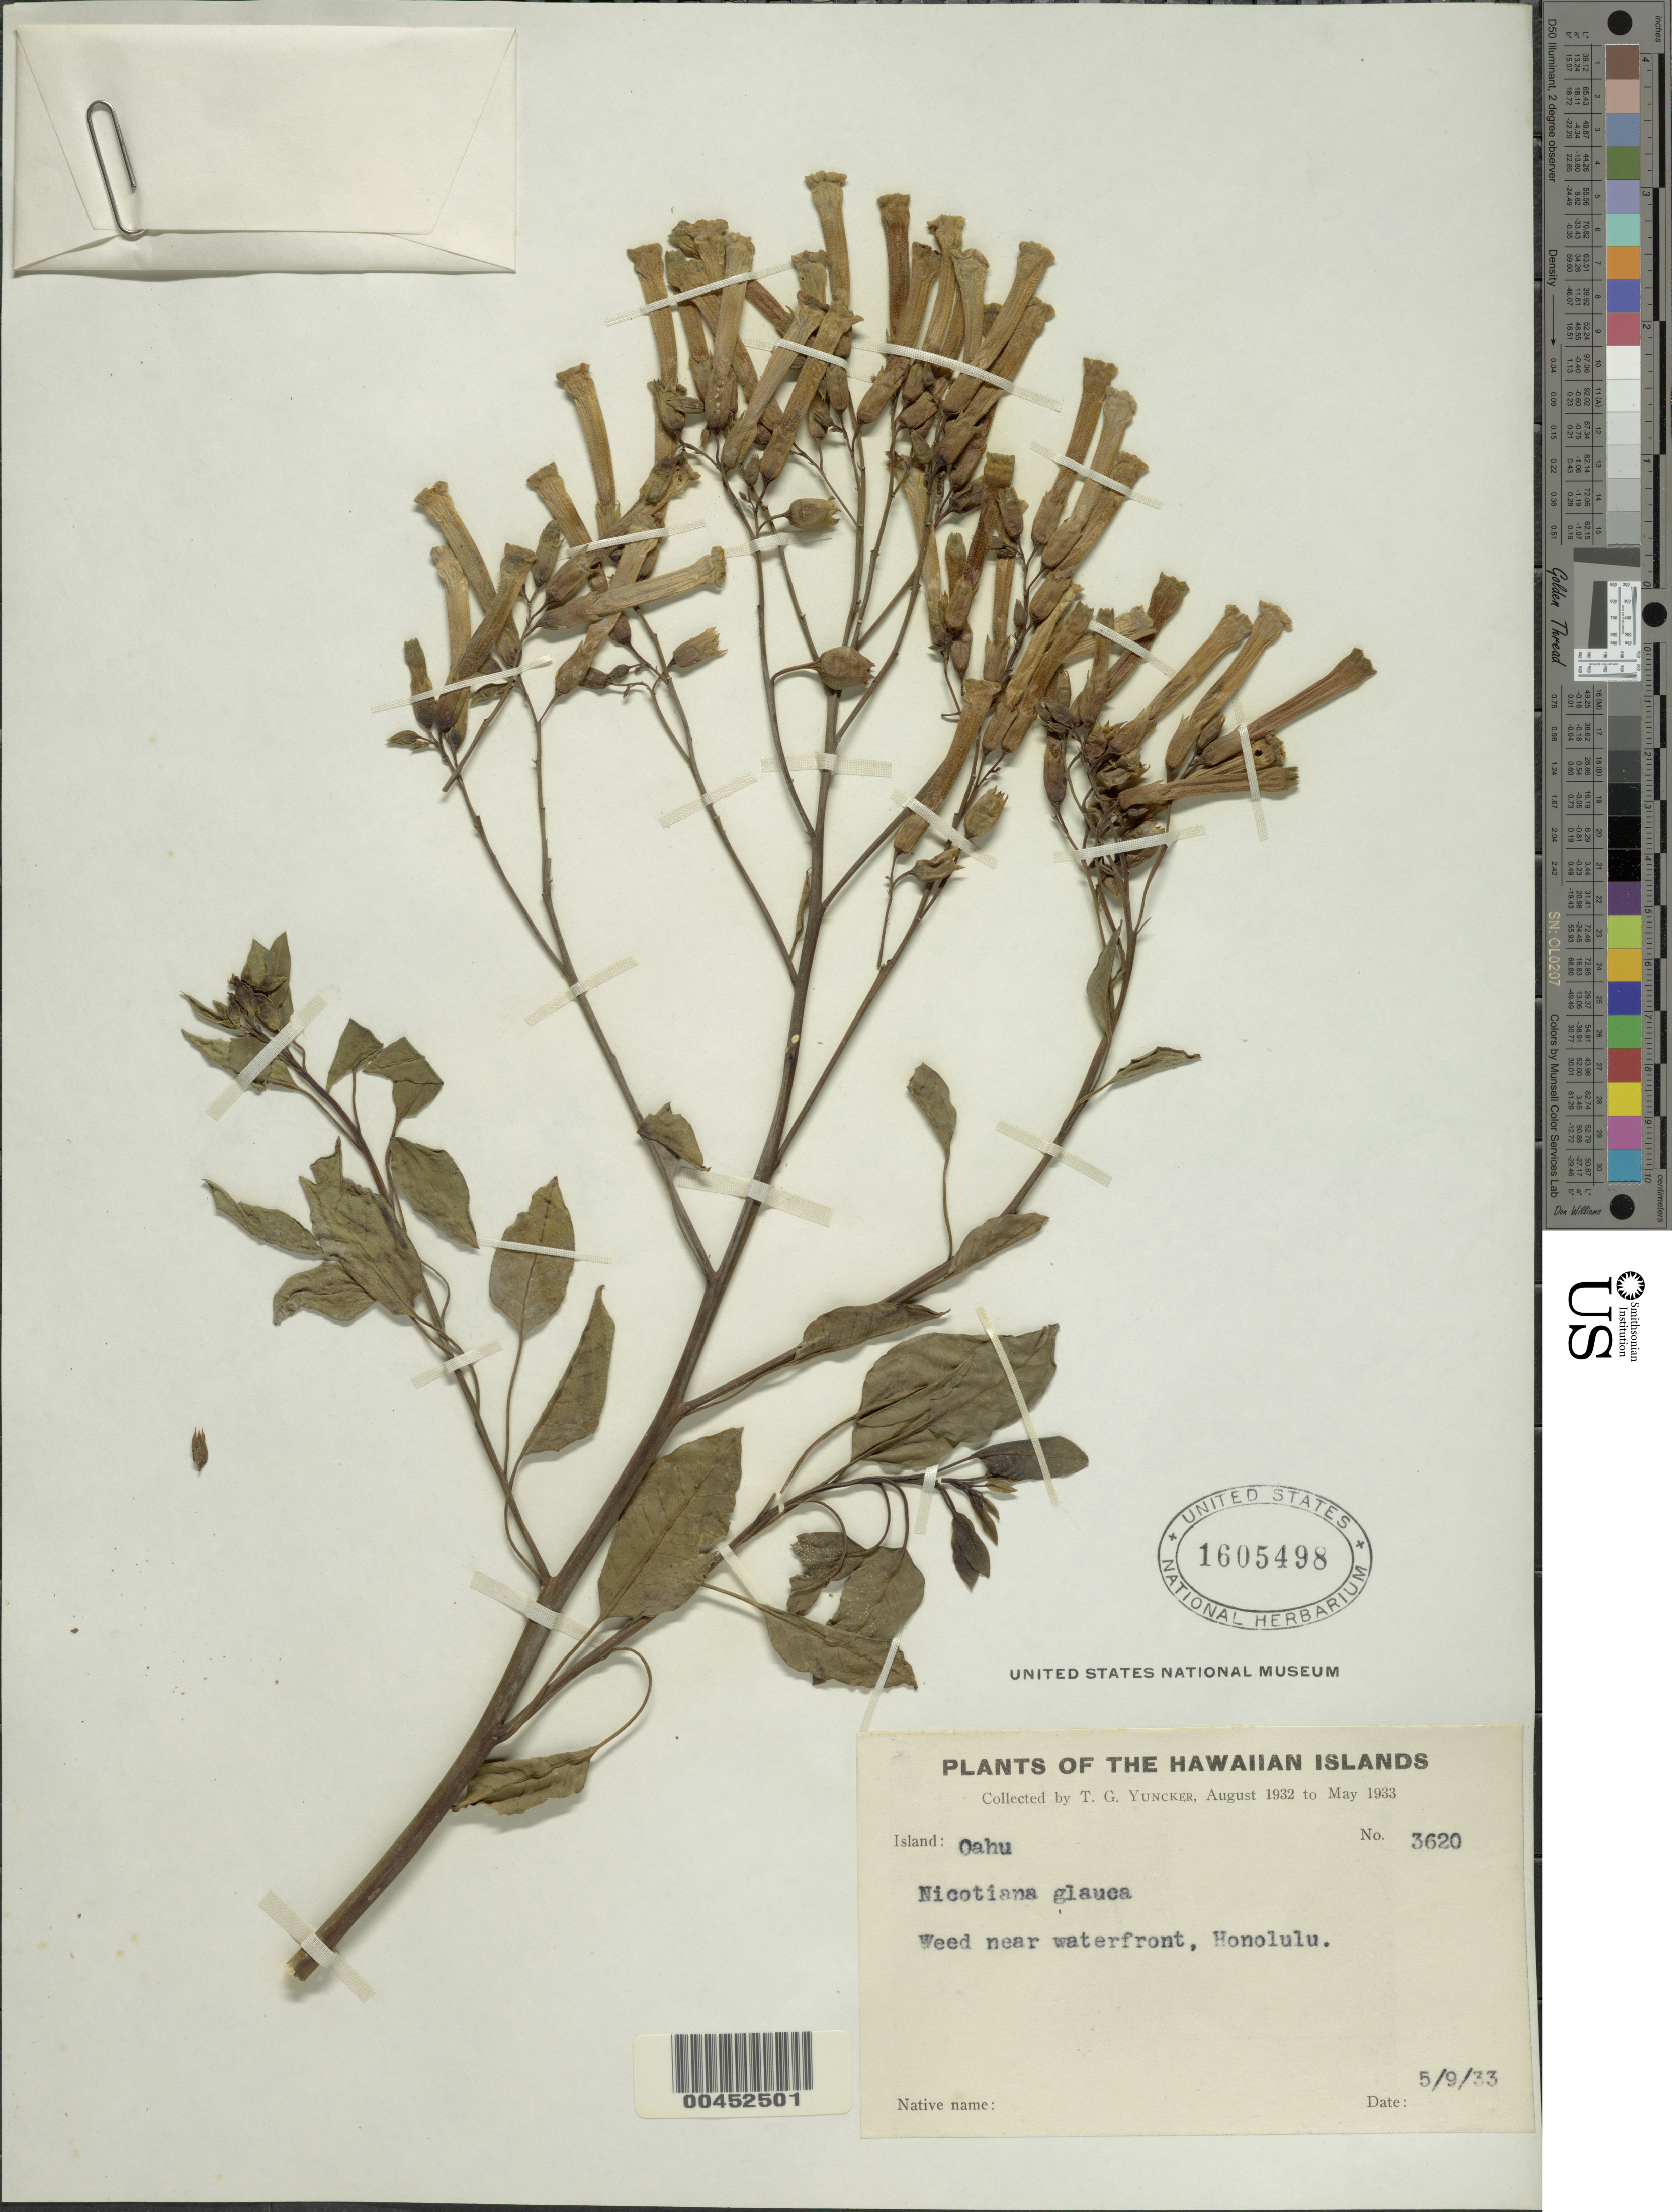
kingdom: Plantae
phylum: Tracheophyta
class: Magnoliopsida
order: Solanales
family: Solanaceae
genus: Nicotiana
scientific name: Nicotiana glauca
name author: Graham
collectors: T. G. Yuncker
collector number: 3620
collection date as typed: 9 May 1933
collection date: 1933-05-09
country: United States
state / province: Hawaii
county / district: Honolulu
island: Oahu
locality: near waterfront, Honolulu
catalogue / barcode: US 1605498